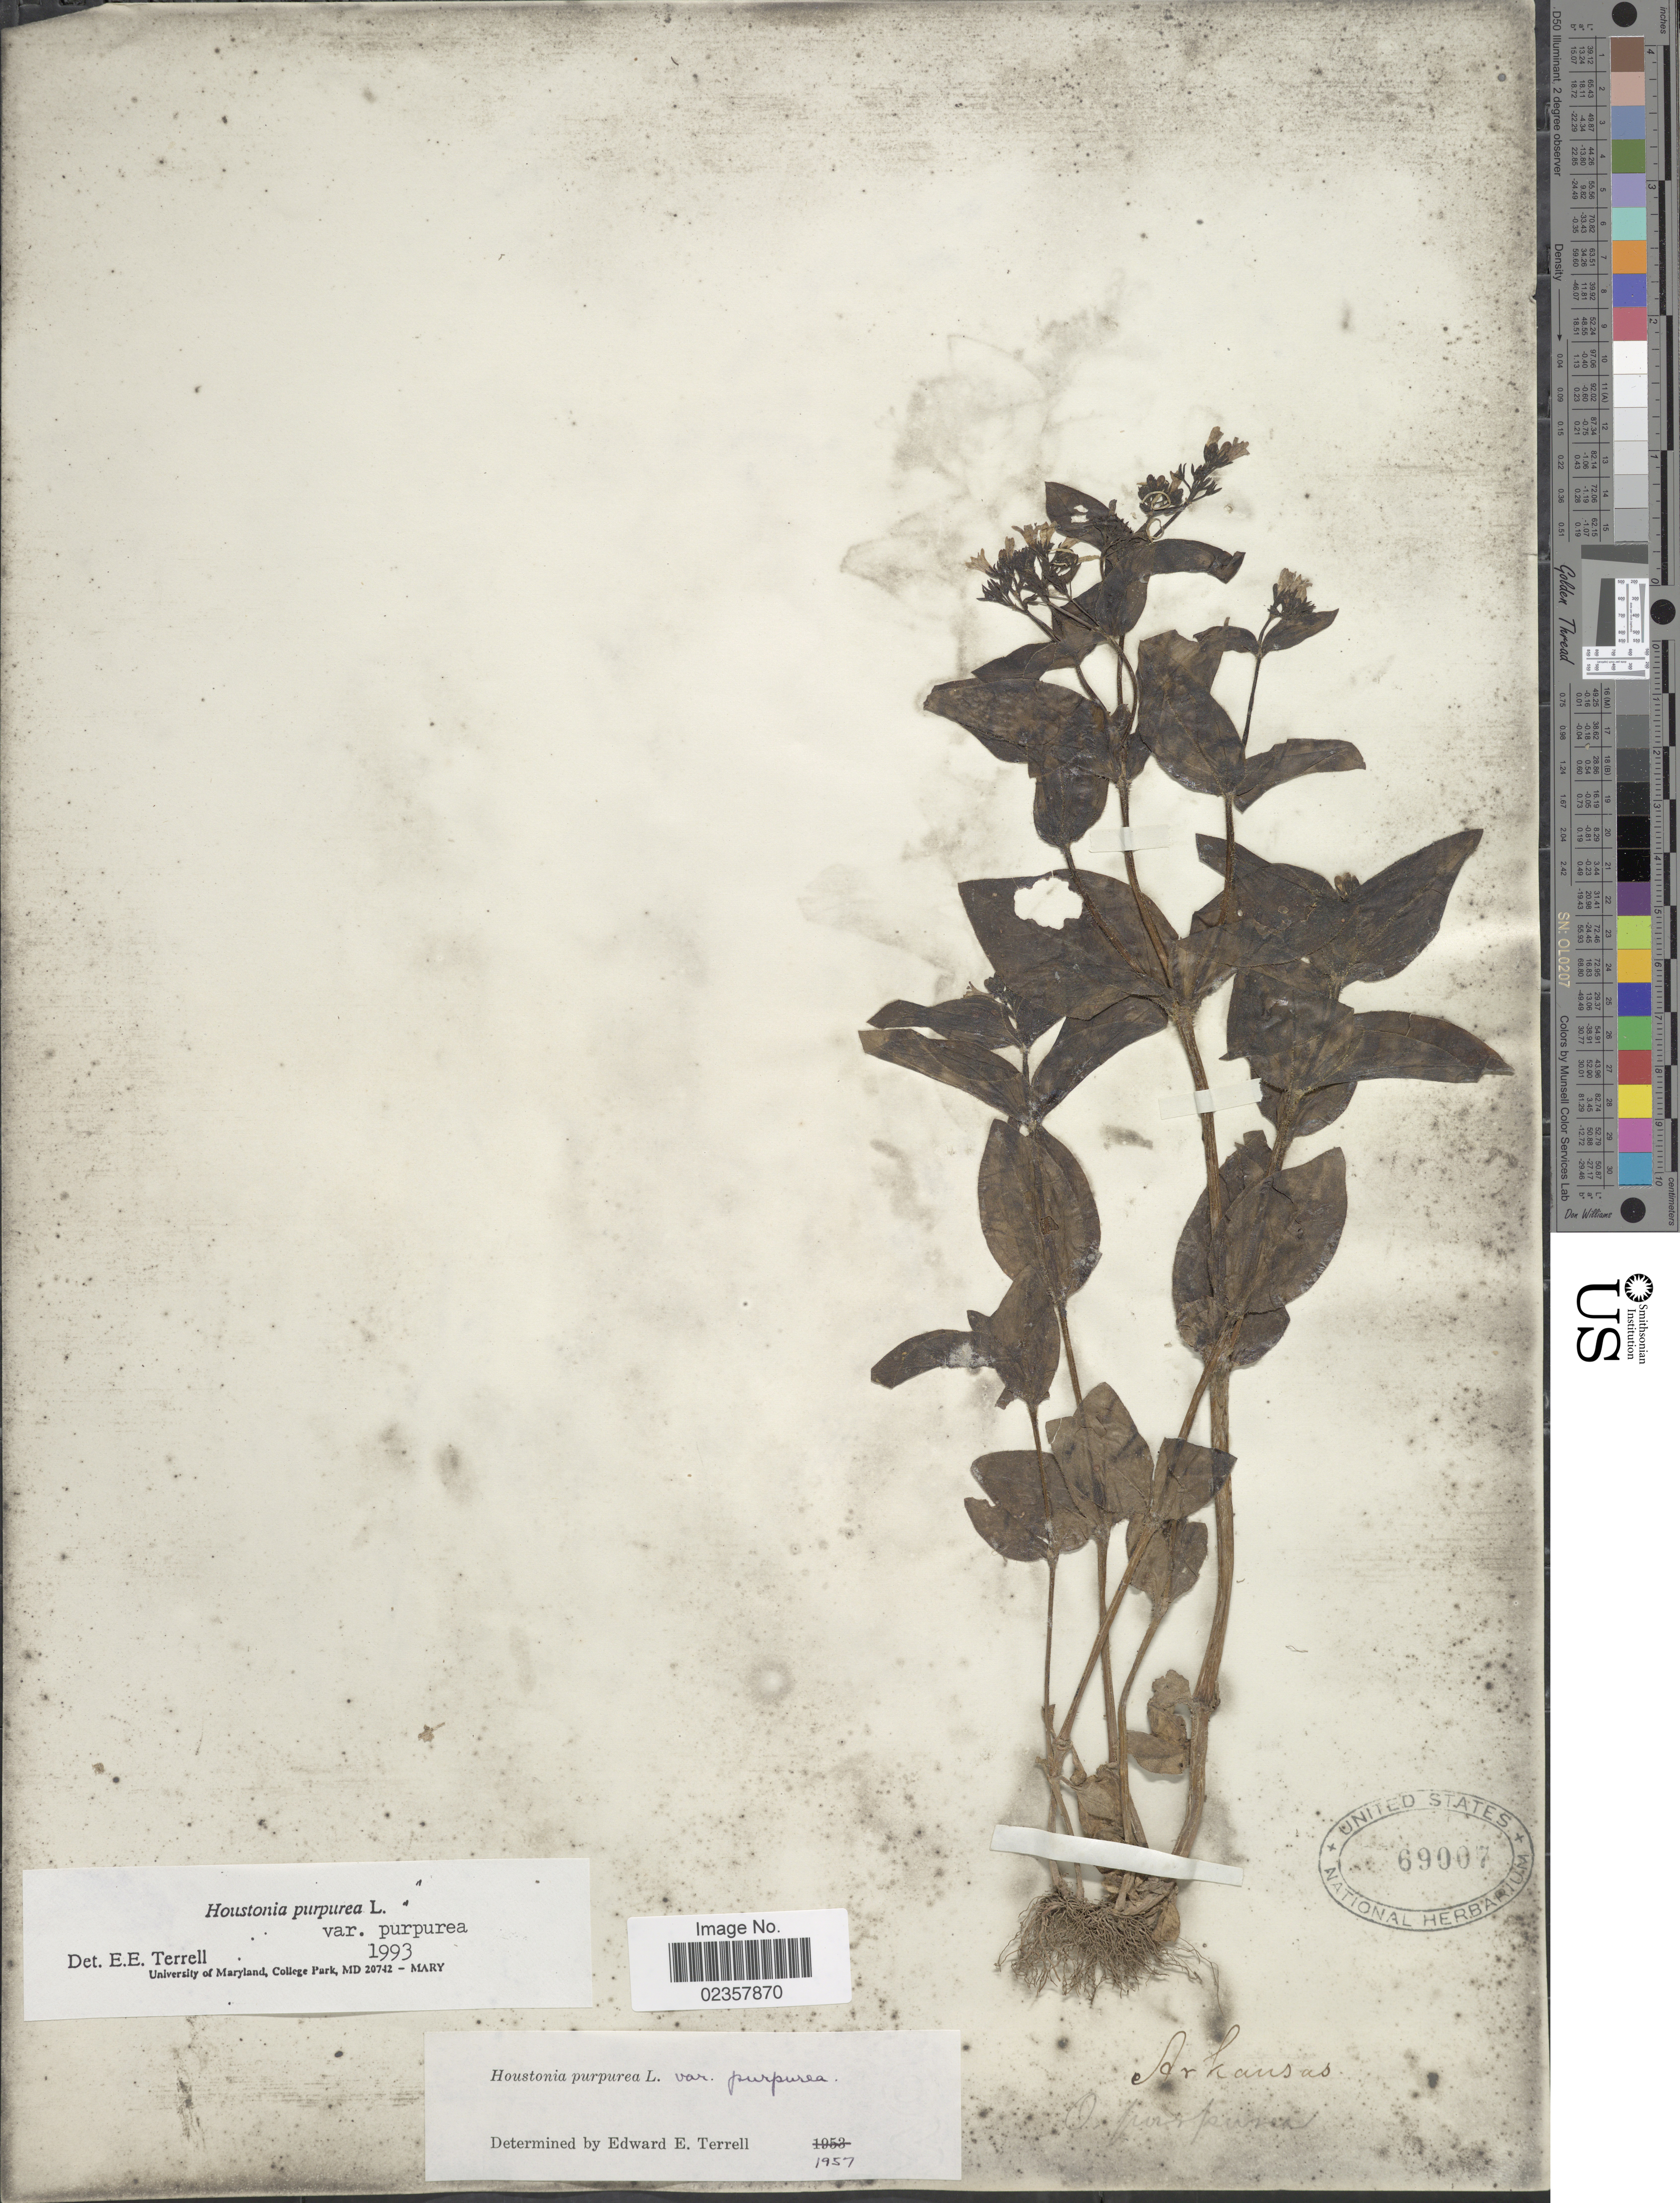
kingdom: Plantae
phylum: Tracheophyta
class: Magnoliopsida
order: Gentianales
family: Rubiaceae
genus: Houstonia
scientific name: Houstonia purpurea var. purpurea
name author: L.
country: United States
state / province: Arkansas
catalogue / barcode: US 69007